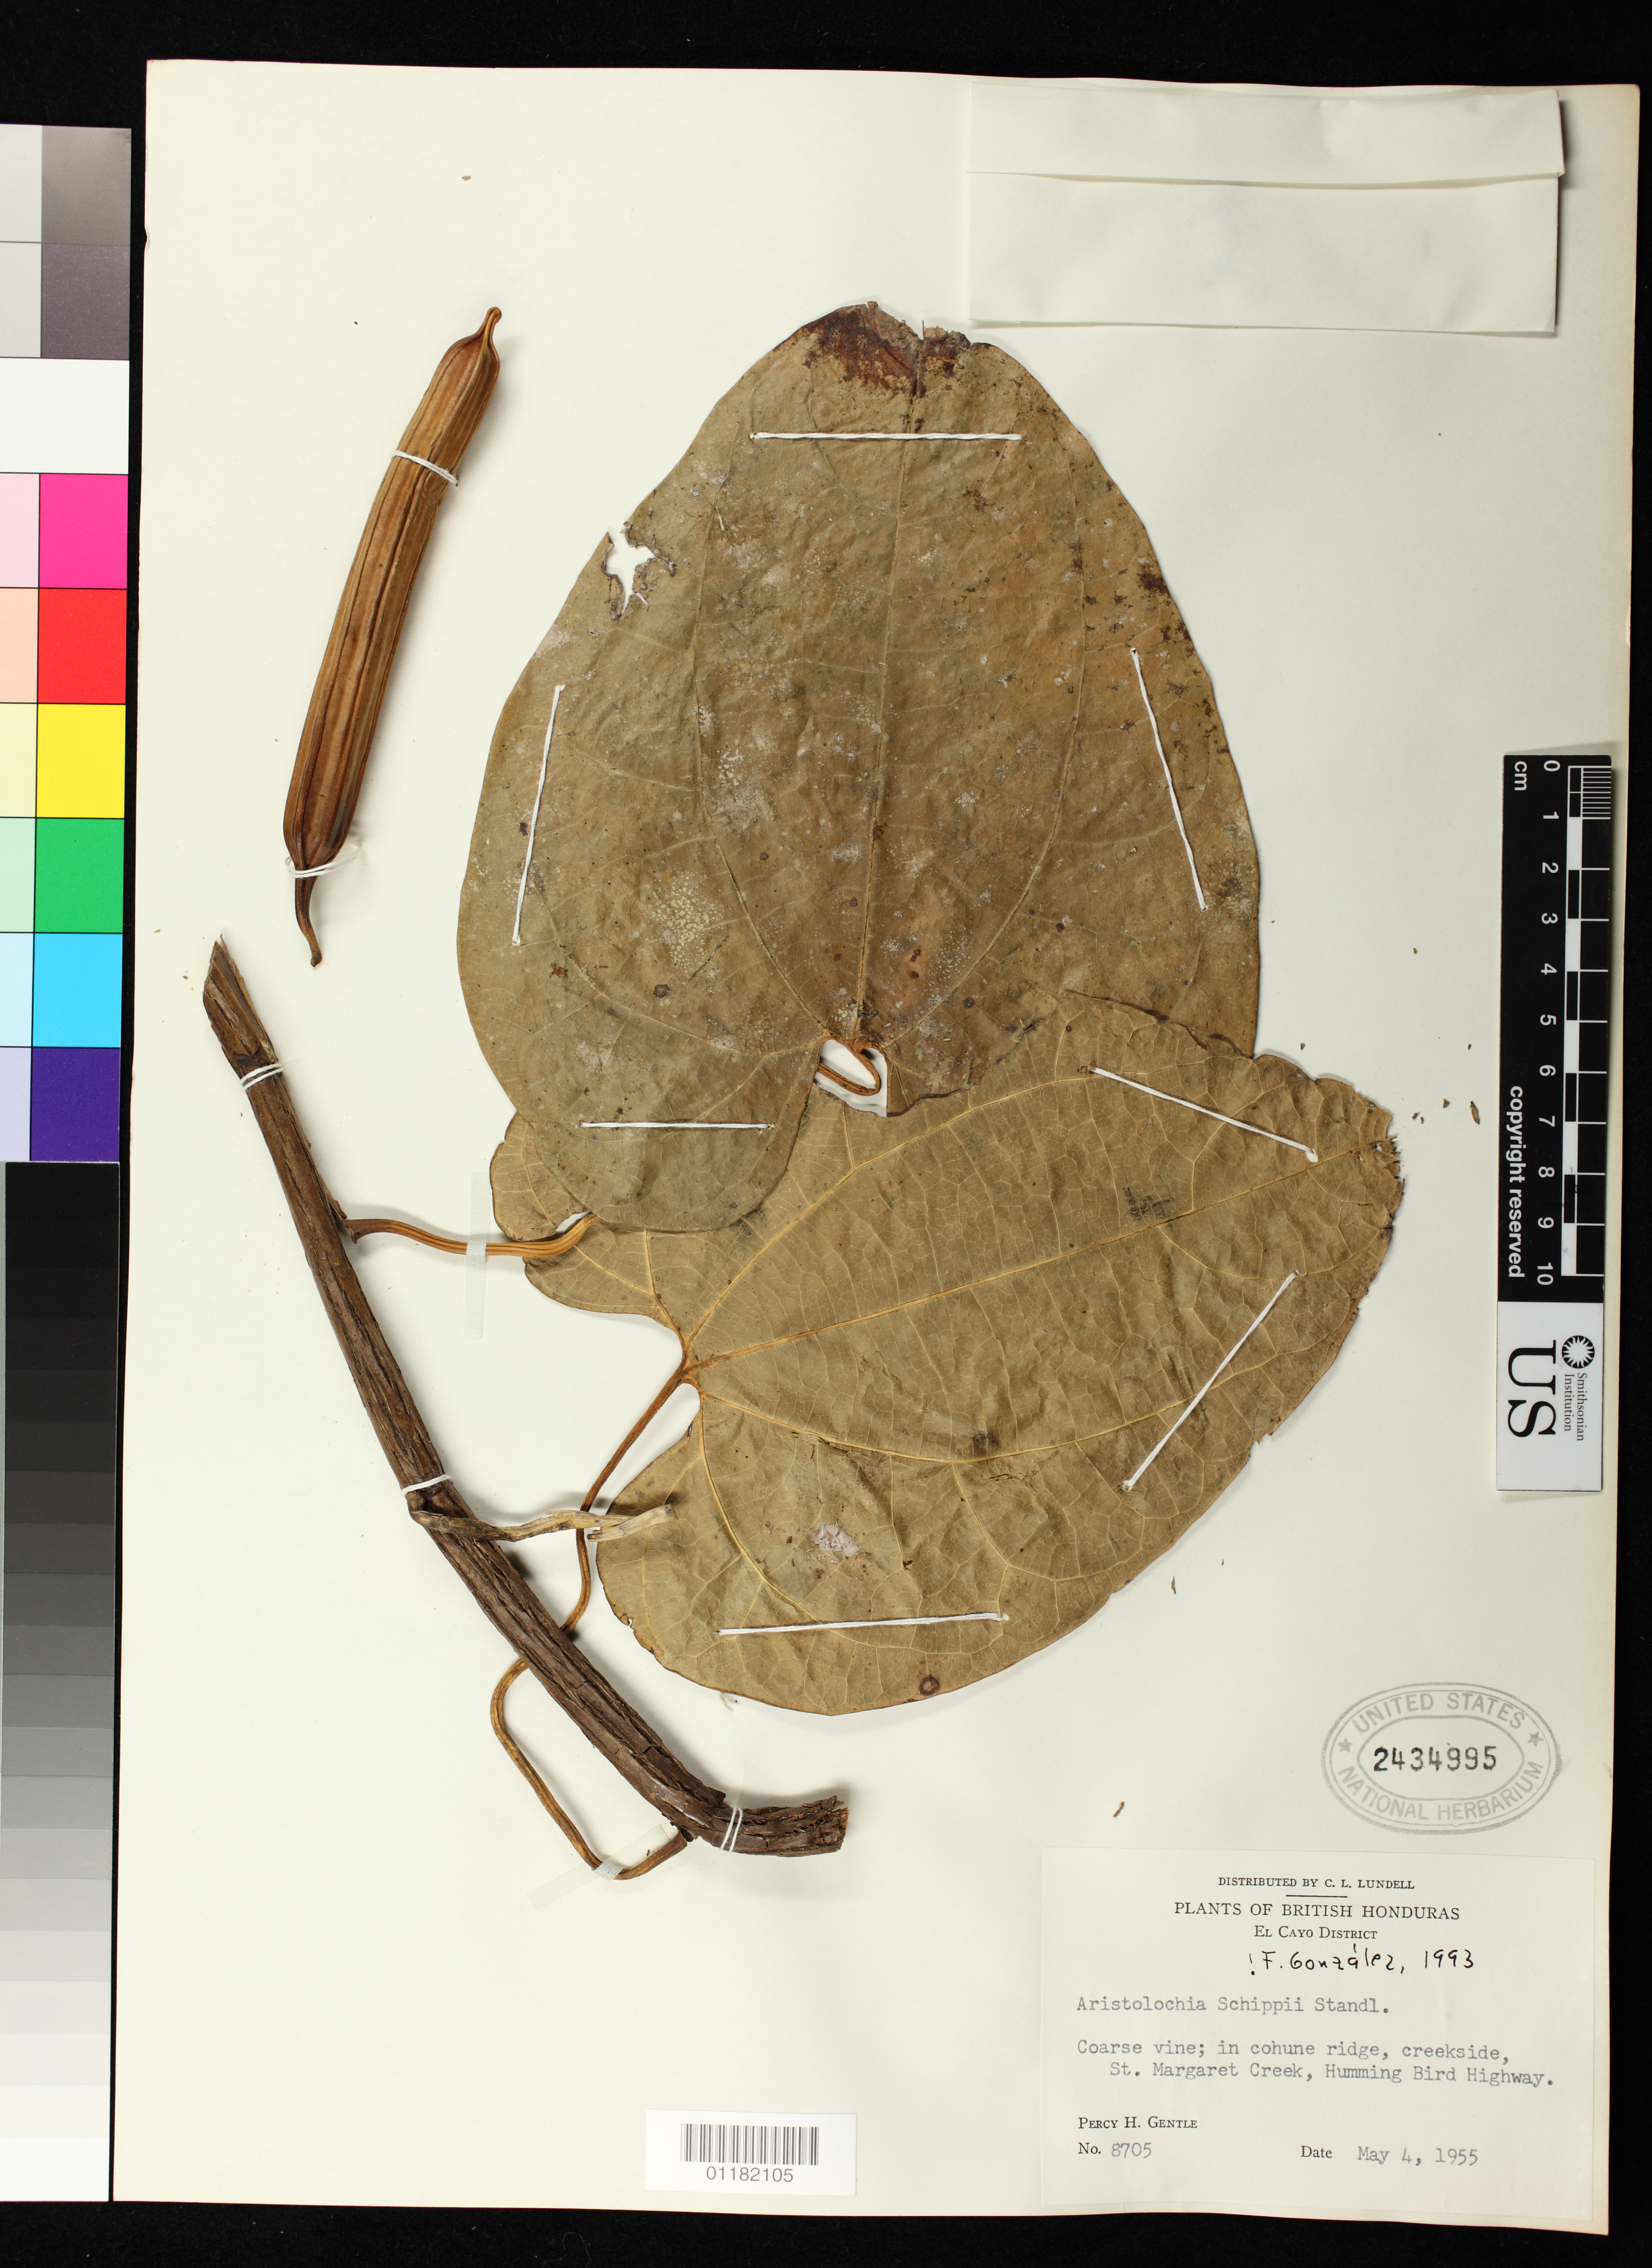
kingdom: Plantae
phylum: Tracheophyta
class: Magnoliopsida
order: Piperales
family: Aristolochiaceae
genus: Aristolochia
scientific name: Aristolochia schippii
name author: Standl.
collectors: P. H. Gentle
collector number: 8705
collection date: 1955-05-04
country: Belize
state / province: Cayo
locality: Cohune ridge, St. Margaret Creek, Humming Bird Highway.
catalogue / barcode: US 2434995